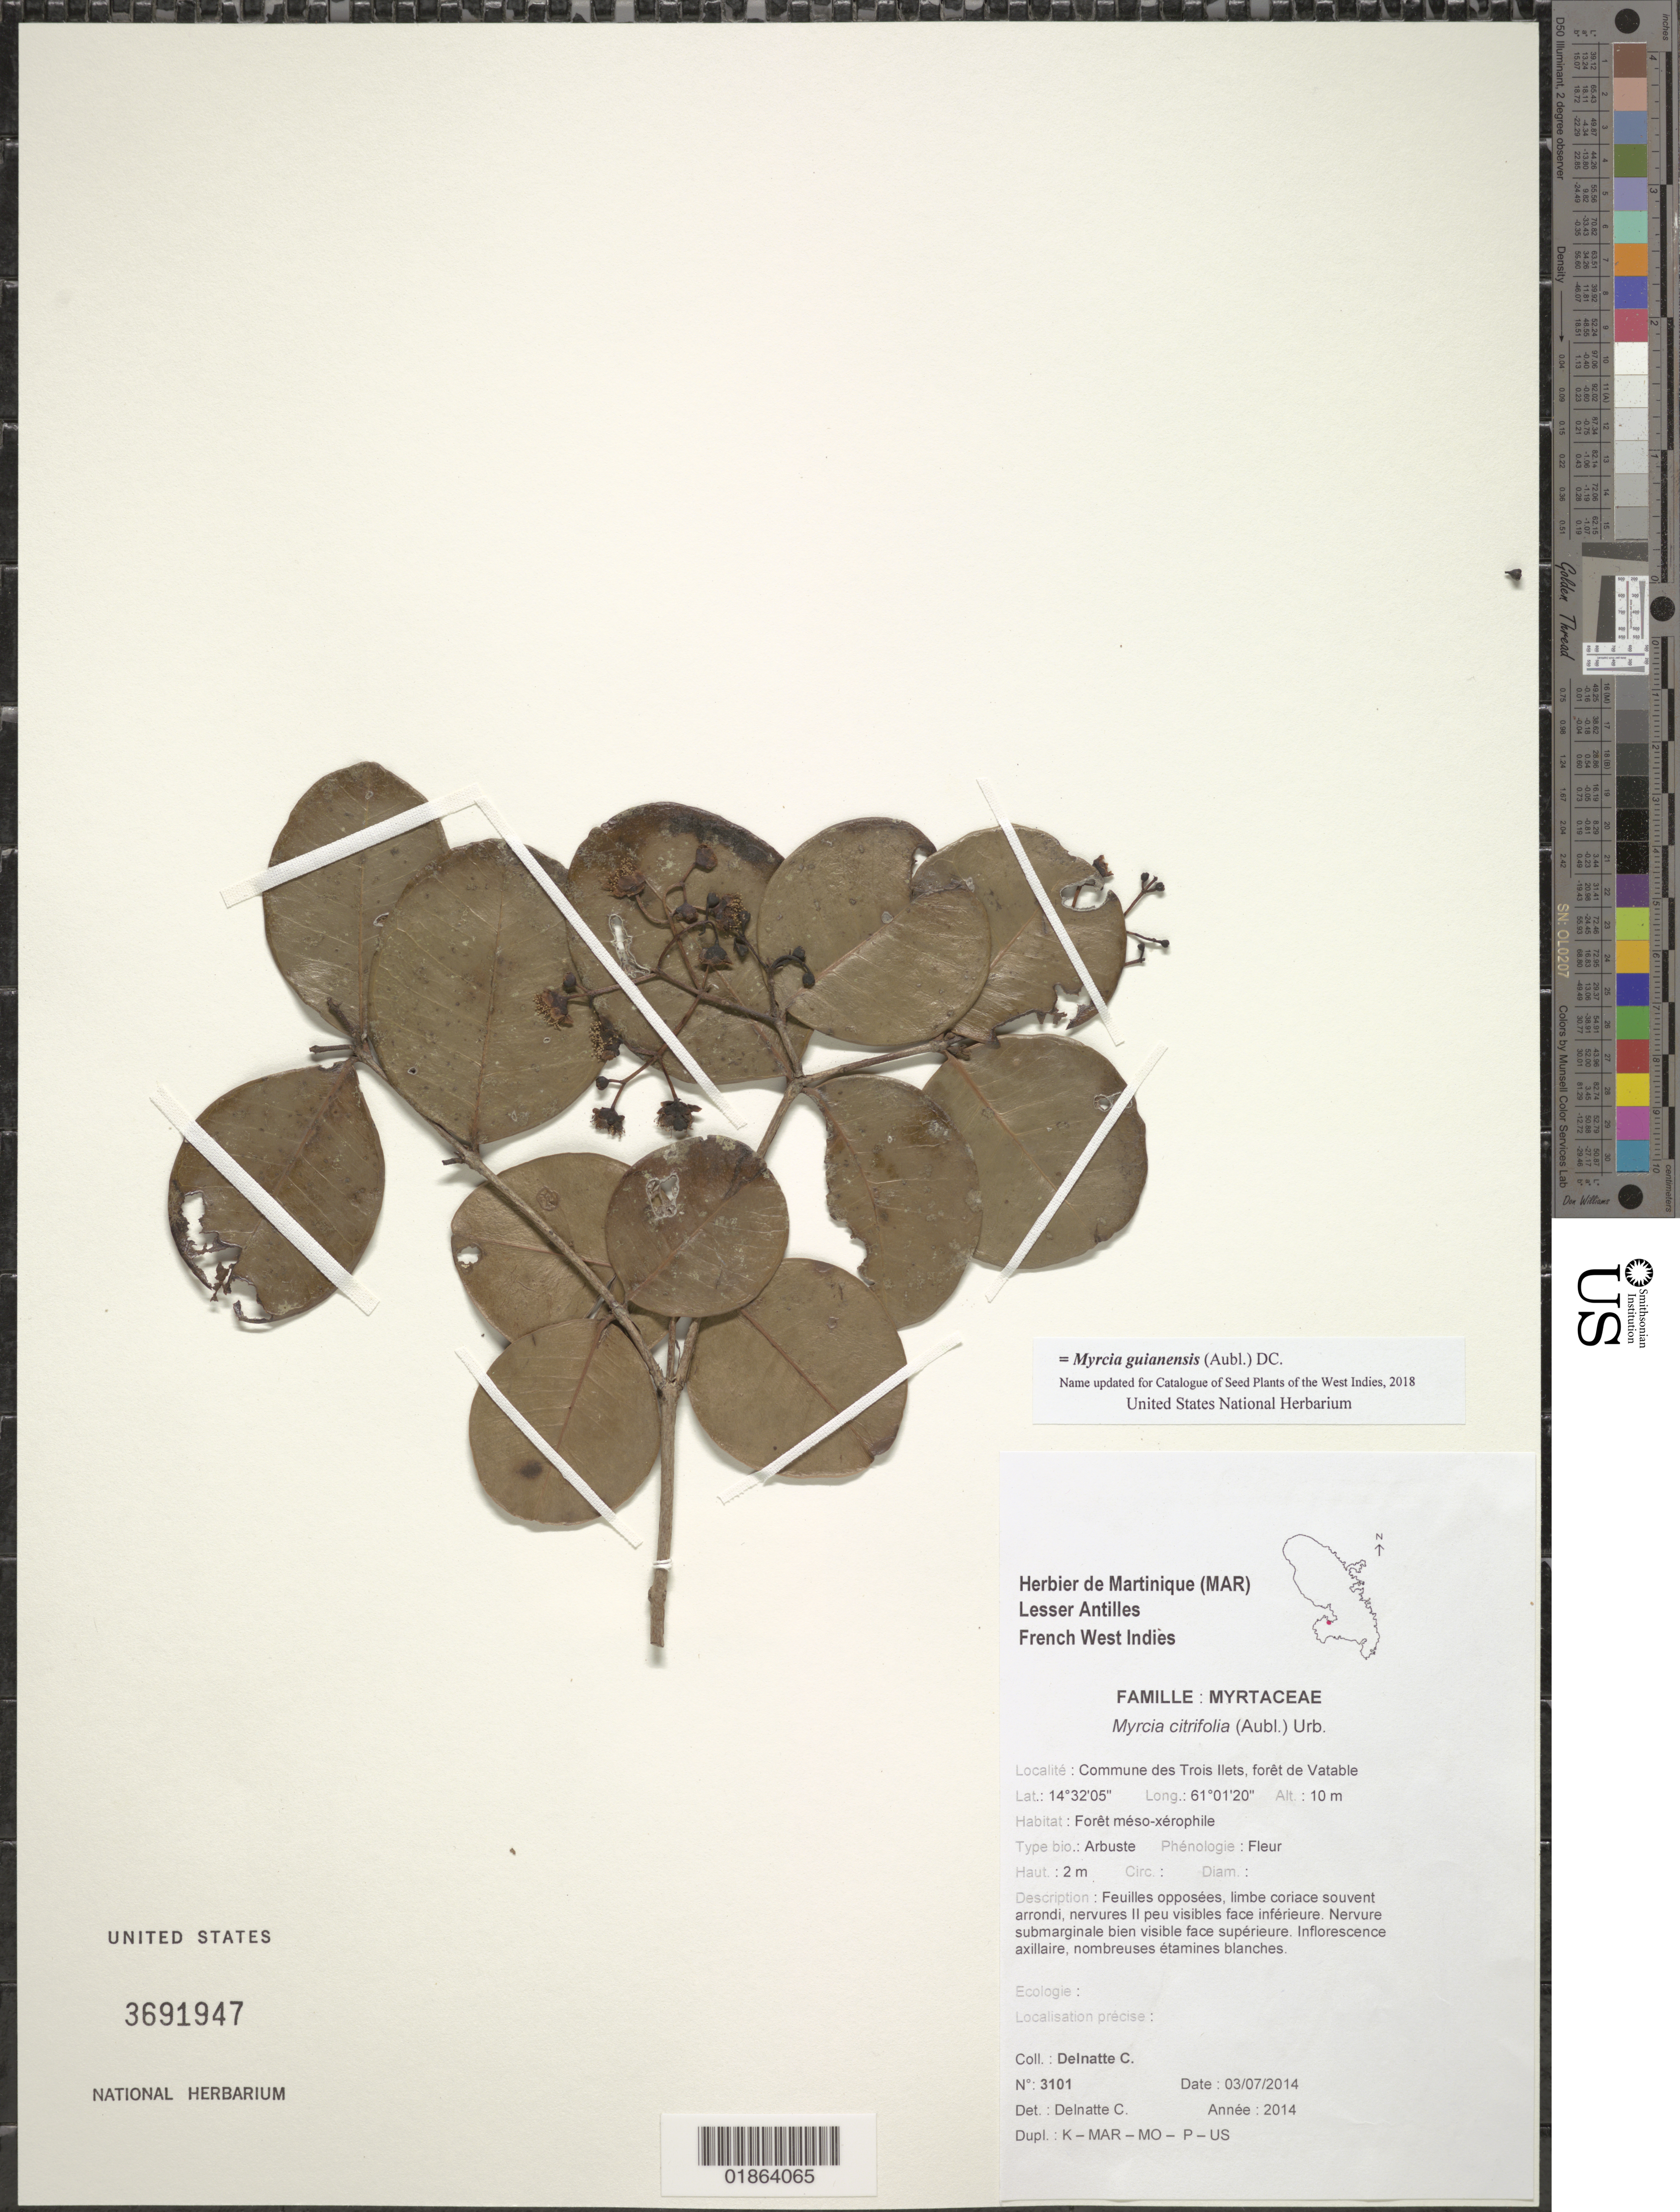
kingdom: Plantae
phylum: Tracheophyta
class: Magnoliopsida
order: Myrtales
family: Myrtaceae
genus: Myrcia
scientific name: Myrcia guianensis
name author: (Aubl.) DC.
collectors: C. Delnatte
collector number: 3101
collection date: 2014-03-07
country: Martinique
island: Martinique I.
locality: Commune des Trois Ilets, forêt de Vatable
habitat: Forêt méso-xérophile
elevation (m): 10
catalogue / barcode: US 3691947